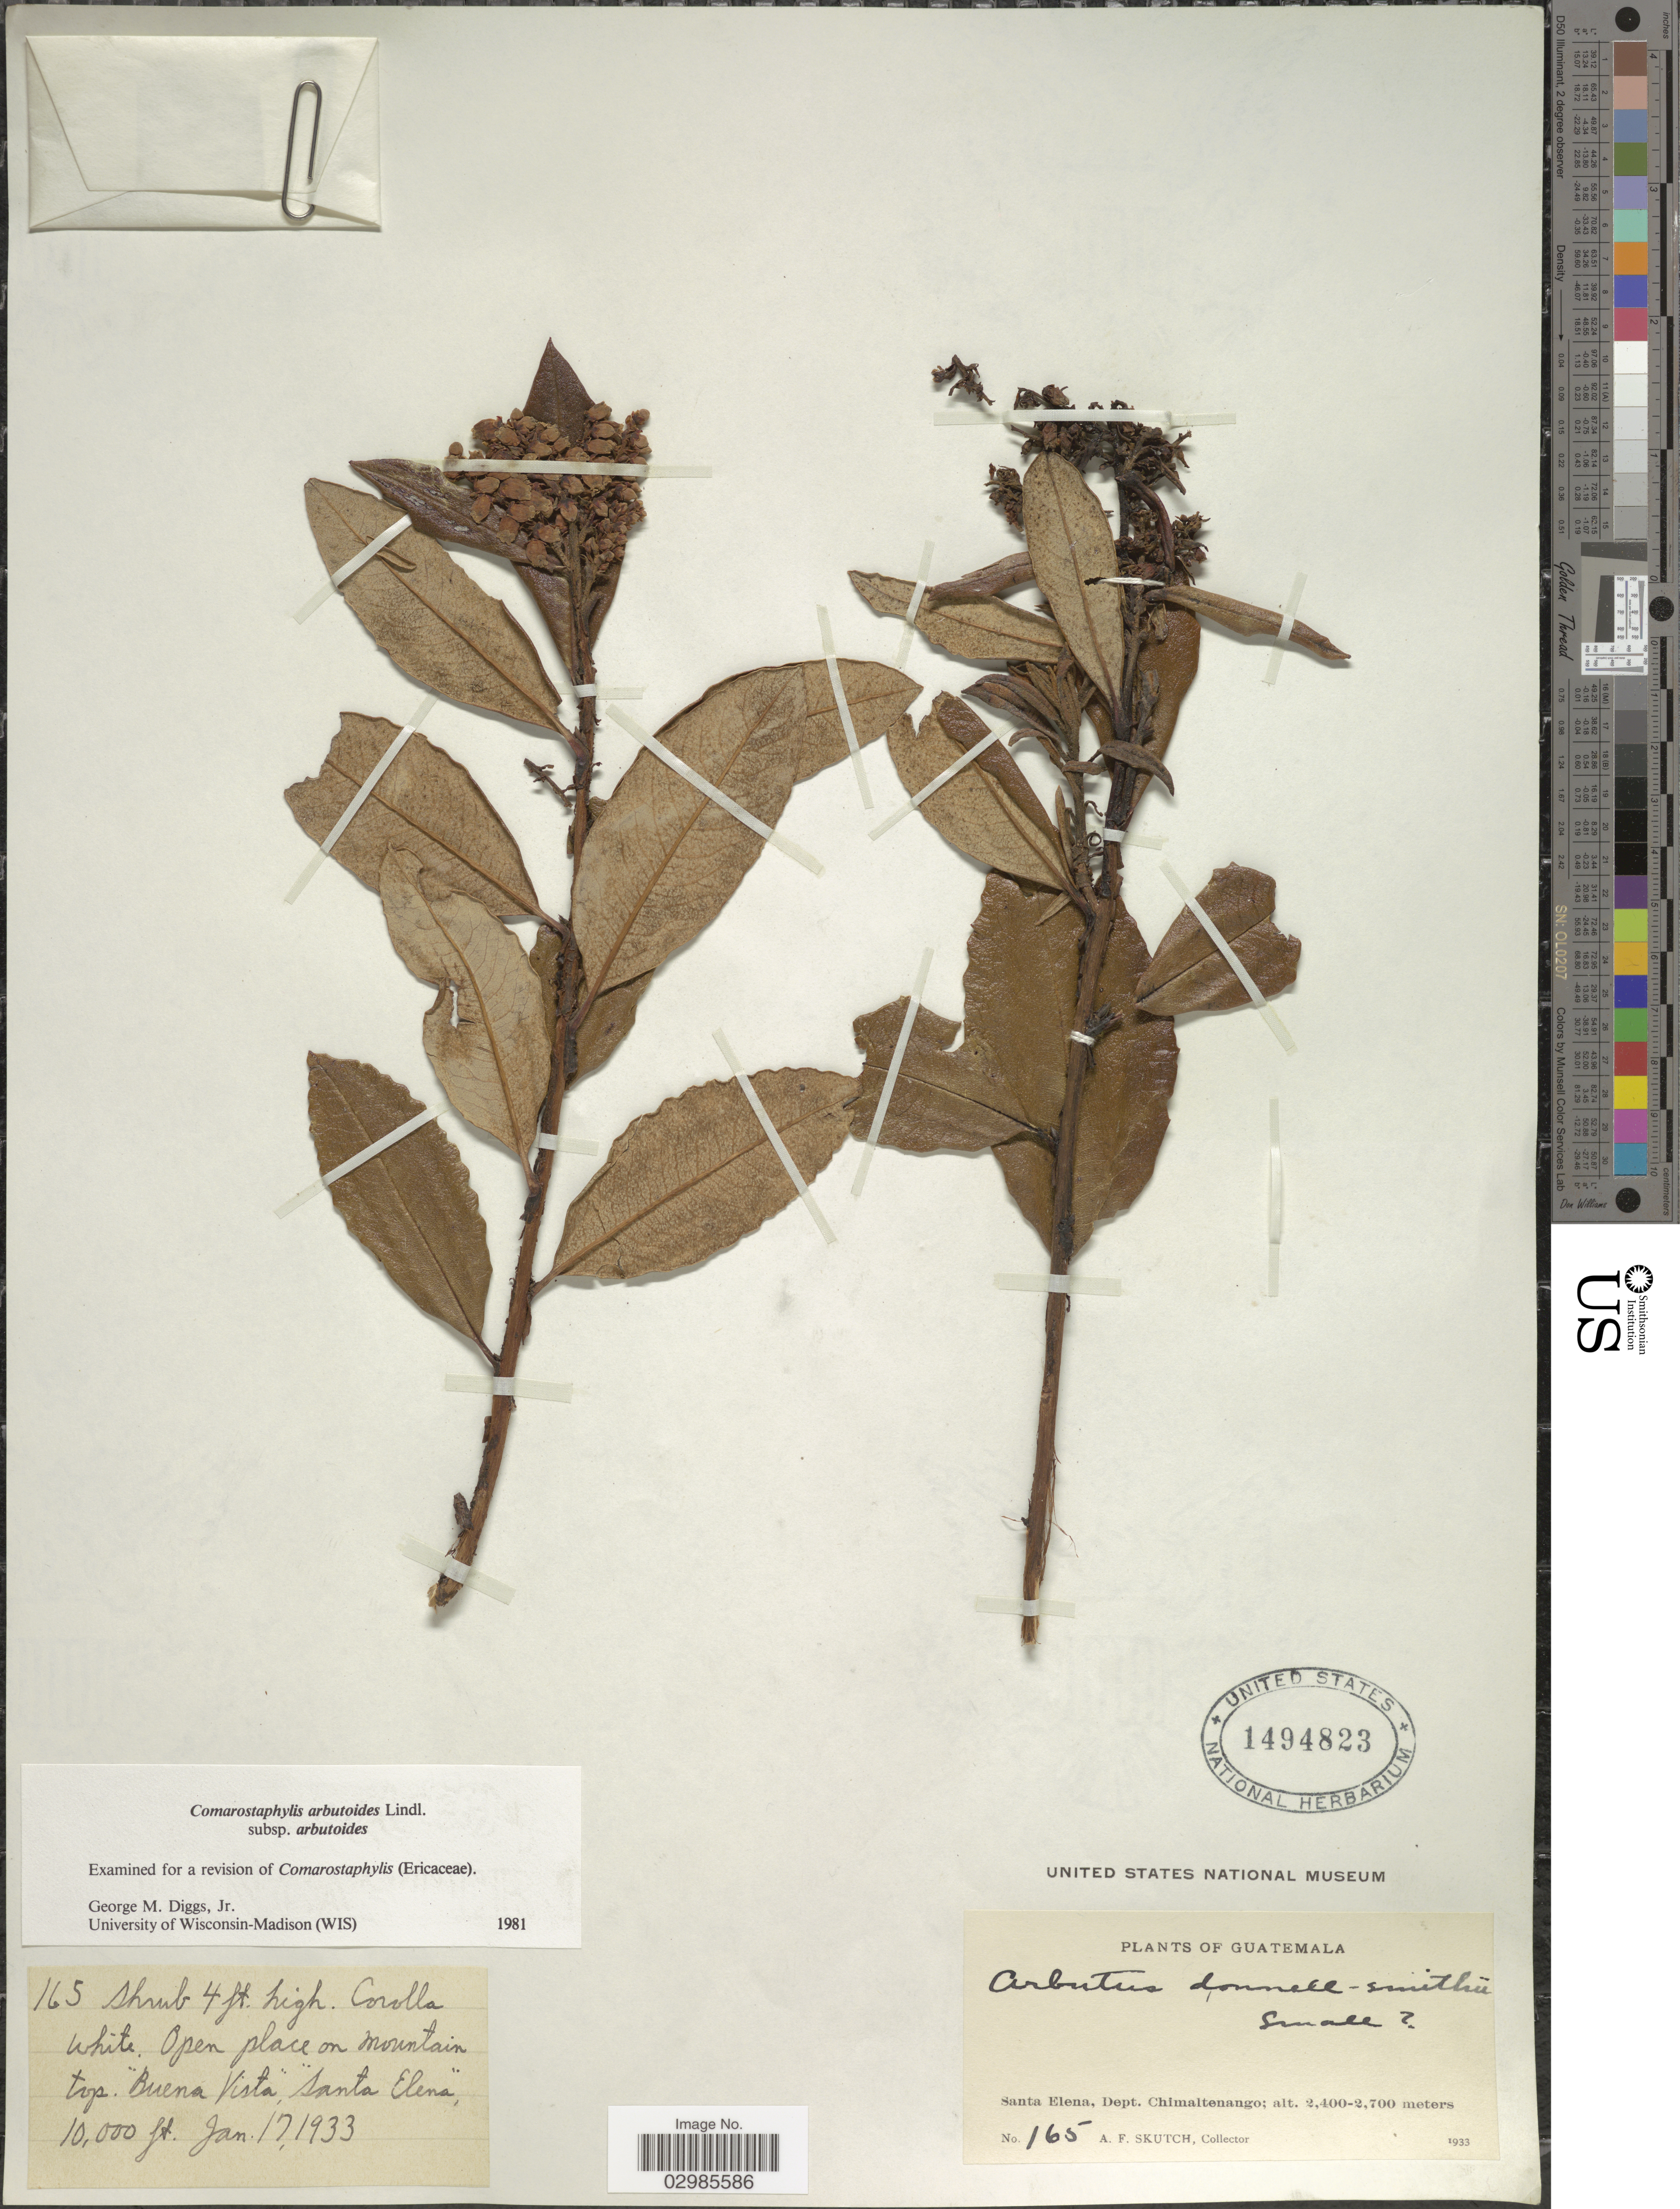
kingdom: Plantae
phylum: Tracheophyta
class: Magnoliopsida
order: Ericales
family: Ericaceae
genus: Comarostaphylis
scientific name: Comarostaphylis arbutoides subsp. arbutoides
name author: Lindl.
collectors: A. F. Skutch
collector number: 165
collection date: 1933-01-17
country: Guatemala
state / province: Chimaltenango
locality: Santa Elena, Dept. Chimaltenango, Open place on mountain top "Buena Vista".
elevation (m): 3048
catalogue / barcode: US 1494823